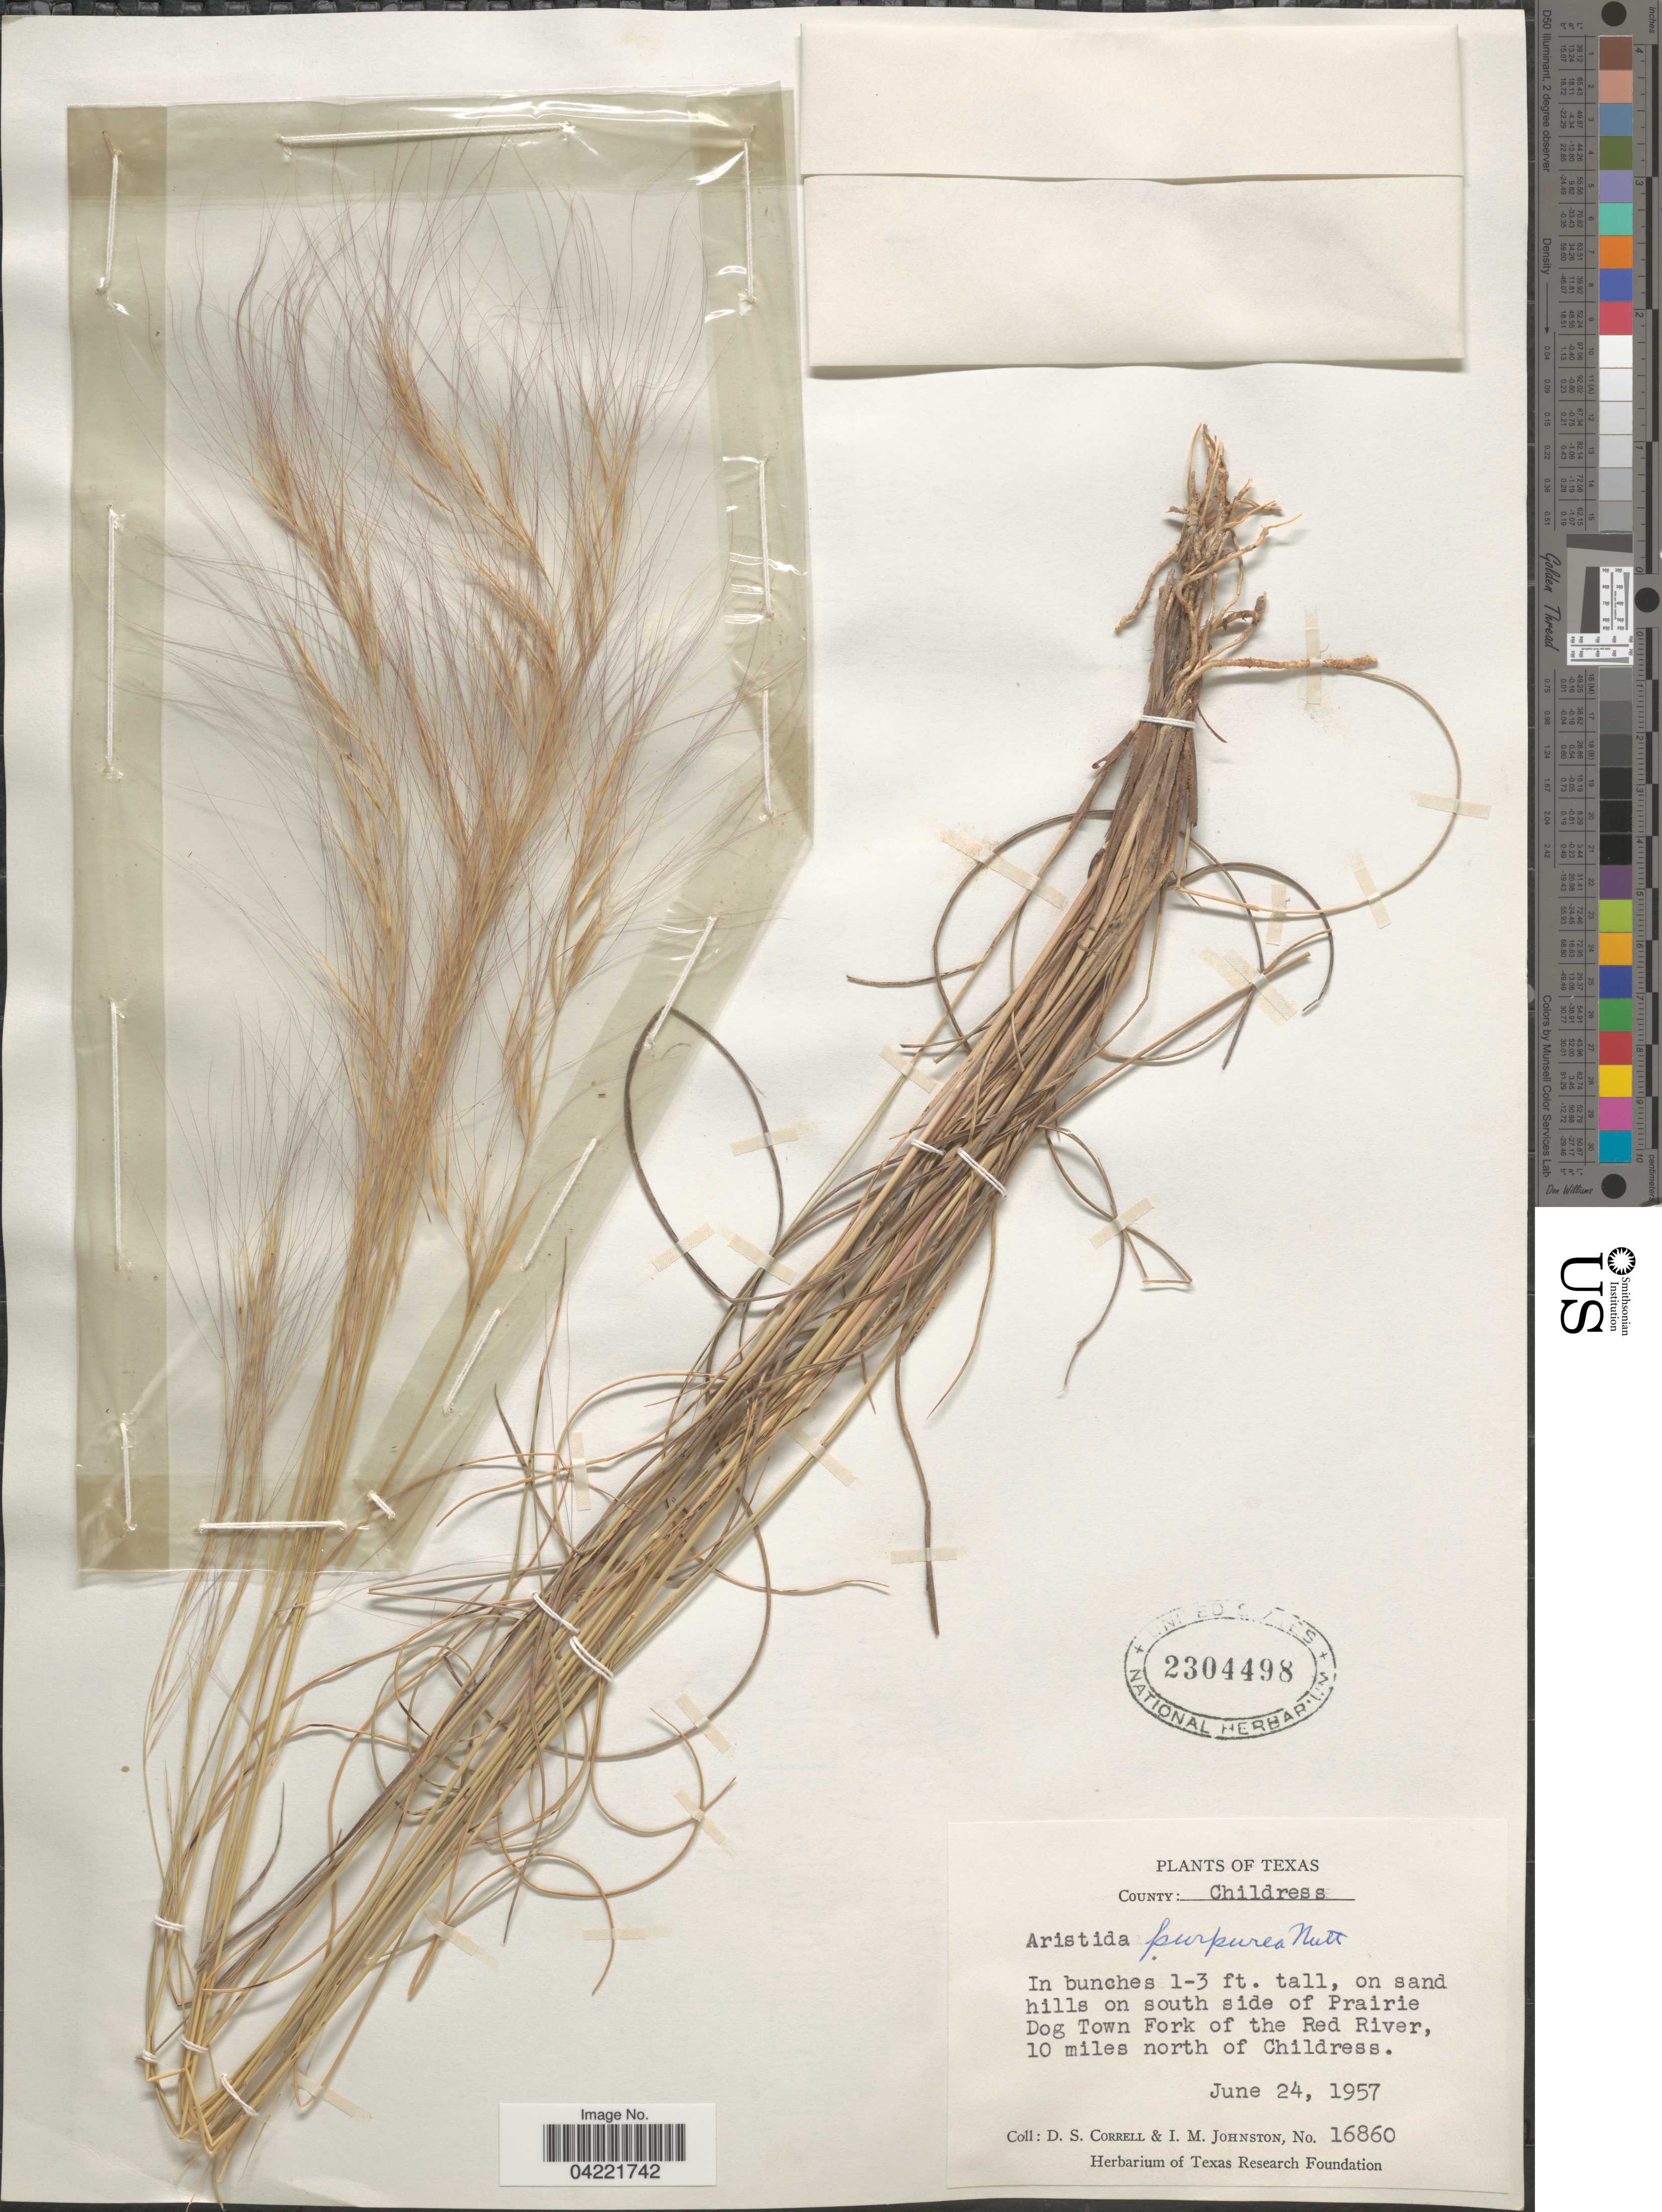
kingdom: Plantae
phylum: Tracheophyta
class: Liliopsida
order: Poales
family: Poaceae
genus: Aristida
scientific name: Aristida purpurea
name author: Nutt.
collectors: D. S. Correll & I.M. Johnston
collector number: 16860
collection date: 1957-06-24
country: United States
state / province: Texas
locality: County: Childress. On sand hills on south side of Prairie Dog Town Fork of the Red River, 10 miles north of Chilress.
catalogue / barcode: US 2304498